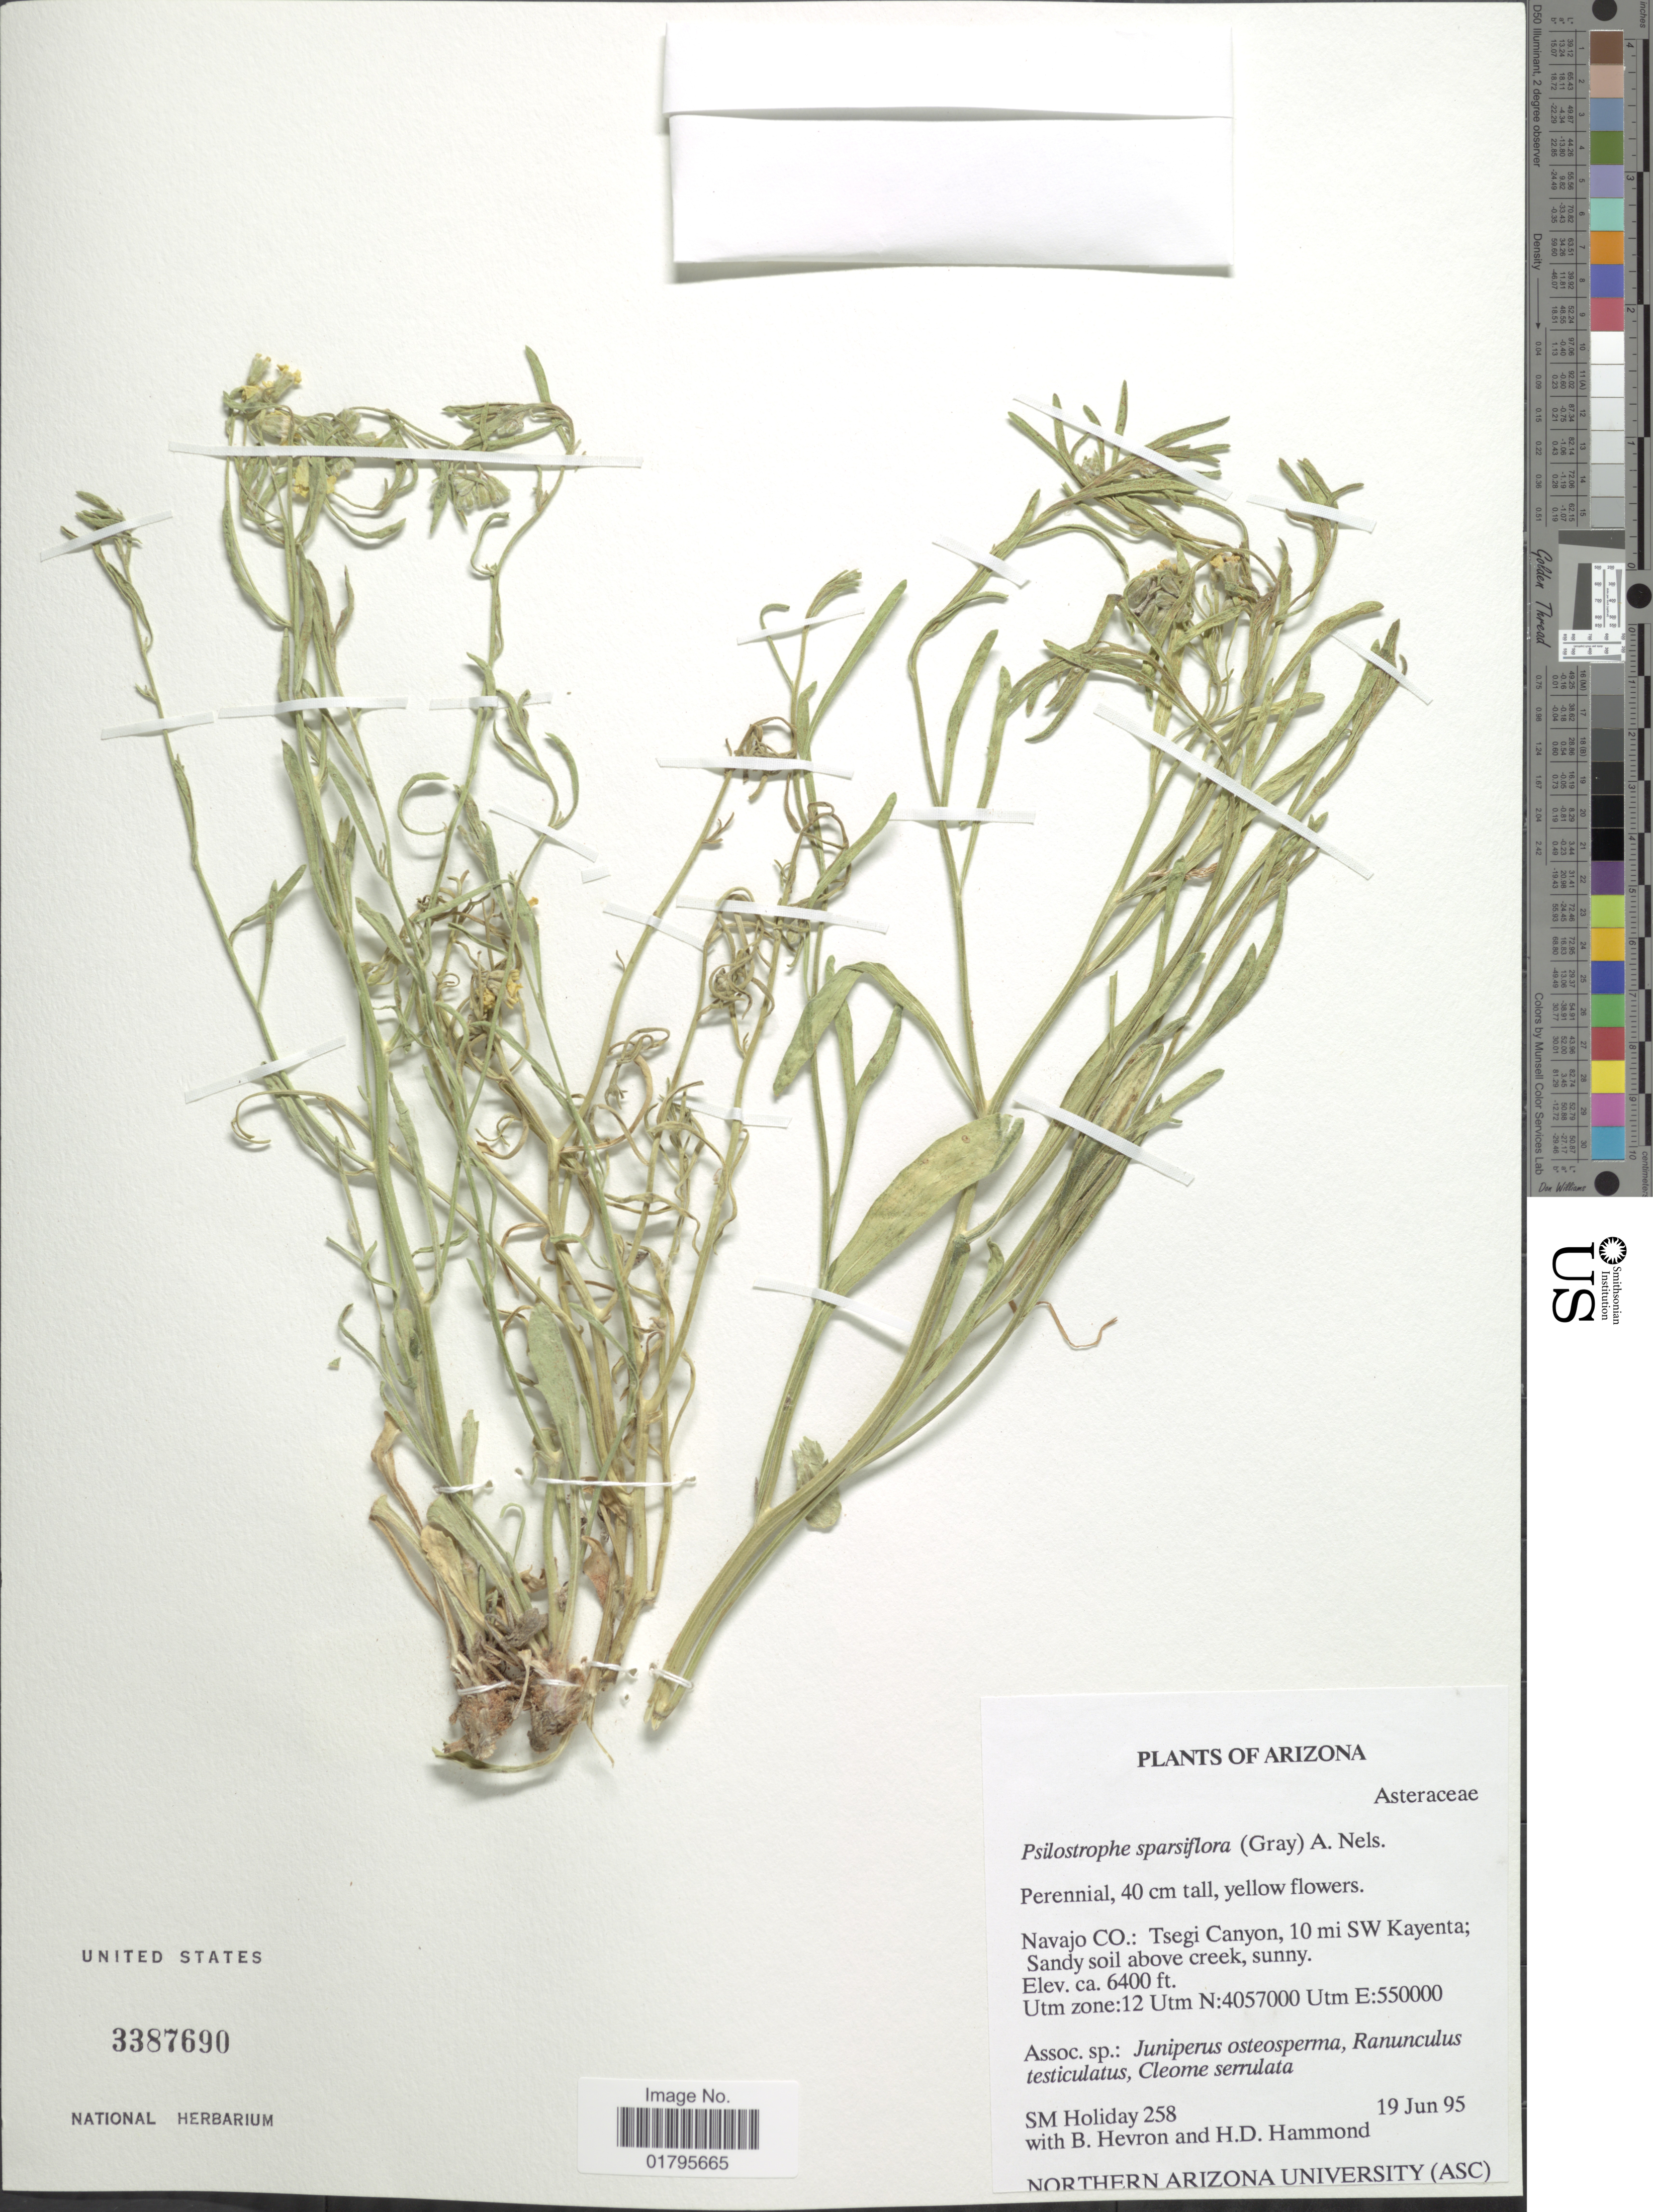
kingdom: Plantae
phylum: Tracheophyta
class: Magnoliopsida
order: Asterales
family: Asteraceae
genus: Psilostrophe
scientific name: Psilostrophe sparsiflora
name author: (A. Gray) A. Nelson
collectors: S. Holiday, B. Hevron & H. Hammond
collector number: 258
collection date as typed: Transcribed d/m/y: 19/6/95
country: United States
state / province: Arizona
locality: Navajo Co.: Tsegi Canyon, 10 mi SW Kayenta.Utm zone: 12 utm N: 4057000 UTm E: 550000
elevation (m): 1951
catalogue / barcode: US 3387690